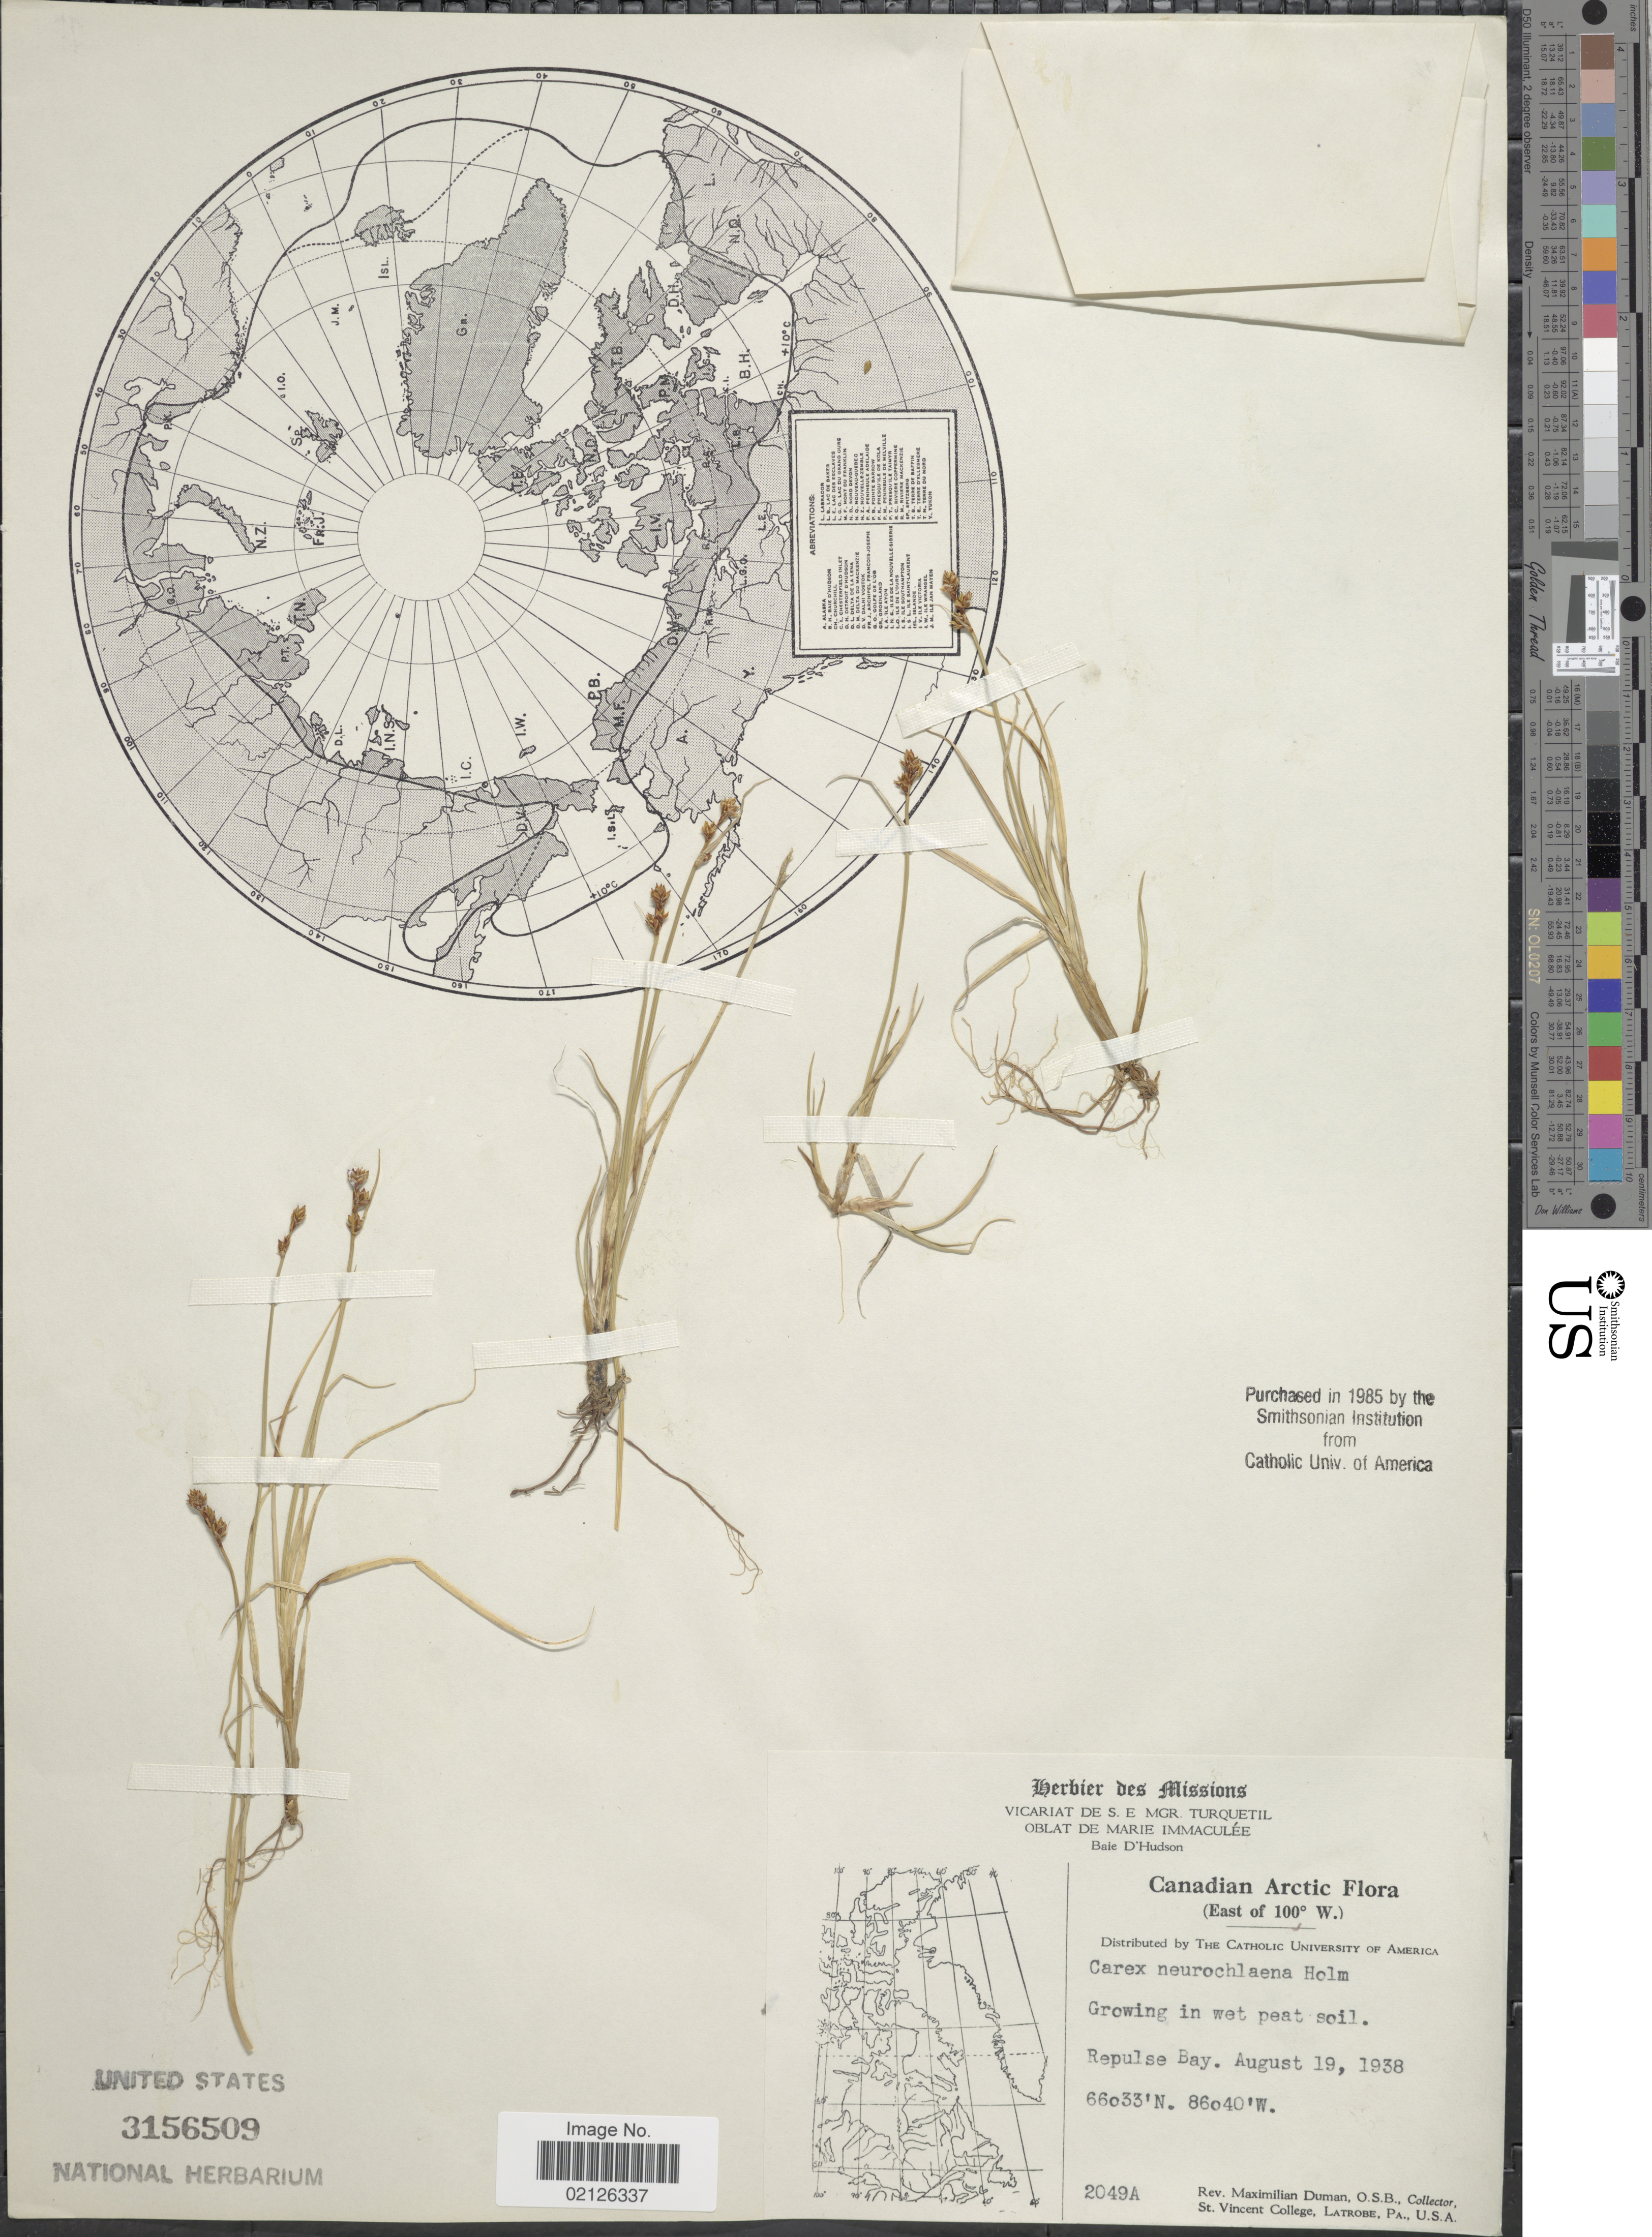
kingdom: Plantae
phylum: Tracheophyta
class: Liliopsida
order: Poales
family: Cyperaceae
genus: Carex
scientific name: Carex heleonastes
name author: Ehrh. ex L. f.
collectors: M. Duman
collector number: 2049A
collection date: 1938-08-19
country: Canada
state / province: Nunavut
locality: Canadian Arctic (East of 100° W.) Growing in wet peat soil. Repulse Bay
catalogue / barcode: US 3156509